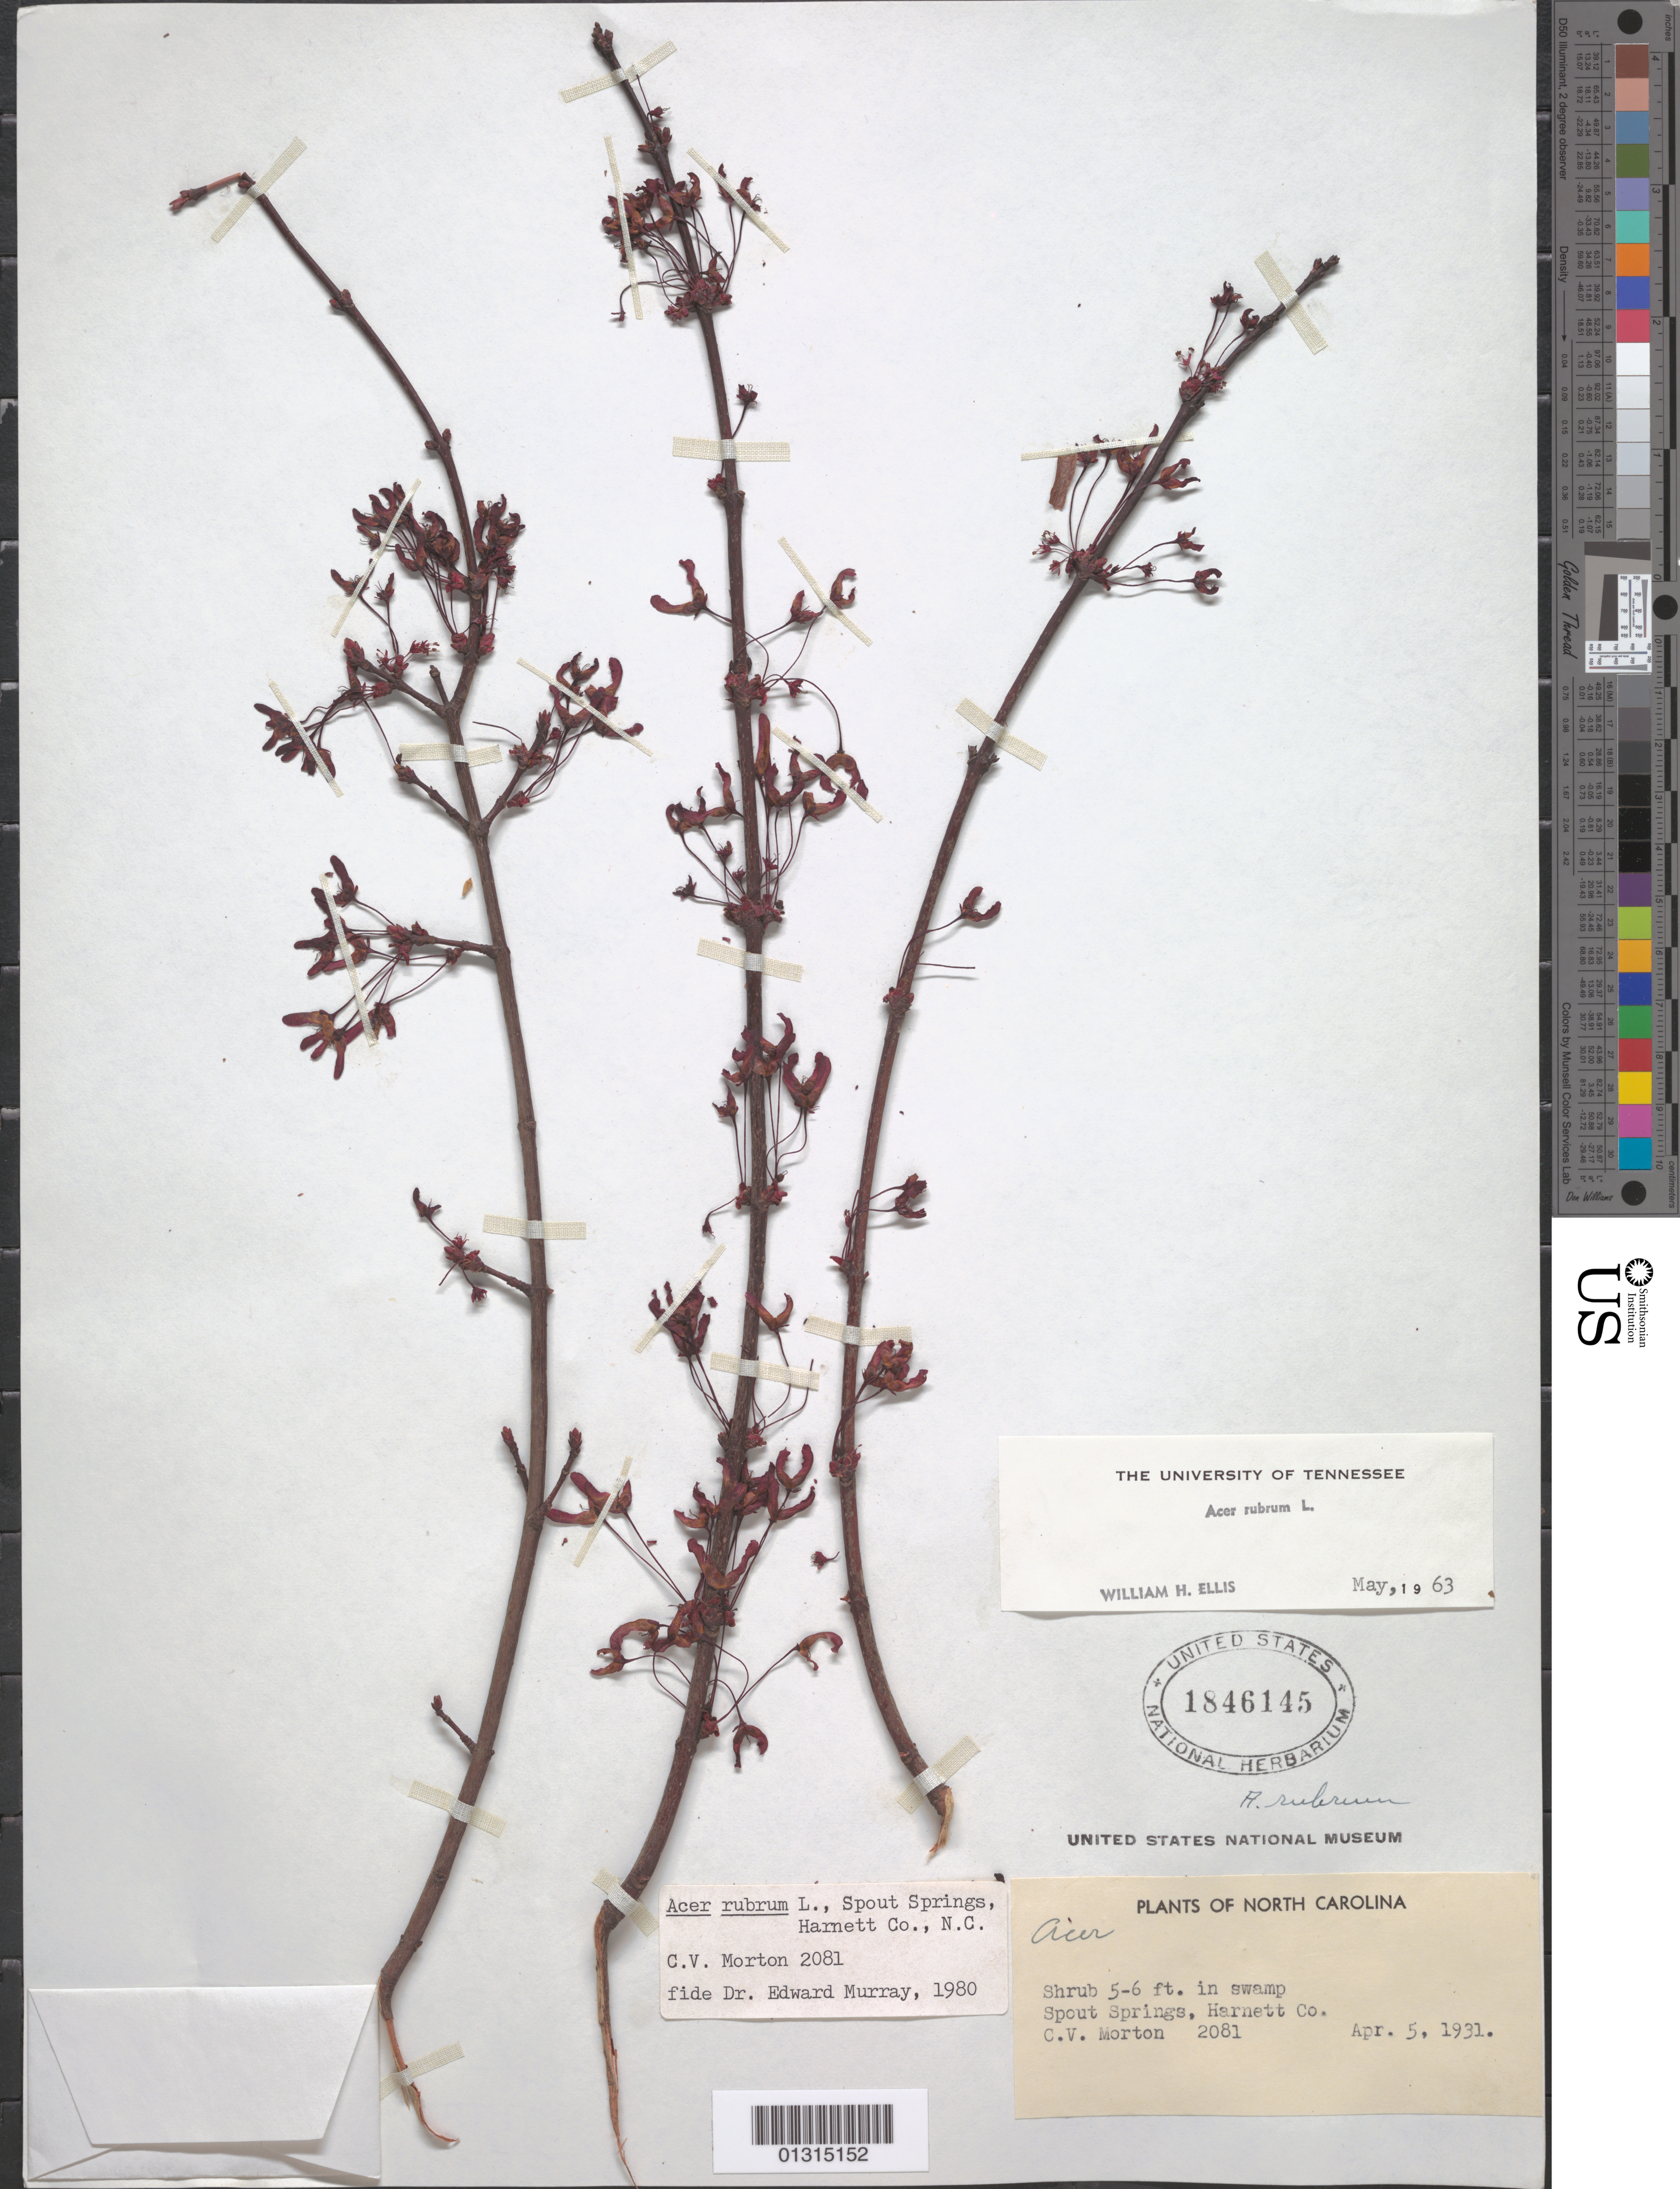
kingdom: Plantae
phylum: Tracheophyta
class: Magnoliopsida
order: Sapindales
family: Sapindaceae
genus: Acer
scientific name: Acer rubrum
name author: L.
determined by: Ellis, W. H.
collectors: C. V. Morton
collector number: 2081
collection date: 1931-04-05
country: United States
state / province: North Carolina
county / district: Harnett County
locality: Harnett County, Spout Springs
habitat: In swamp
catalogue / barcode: US 1846145